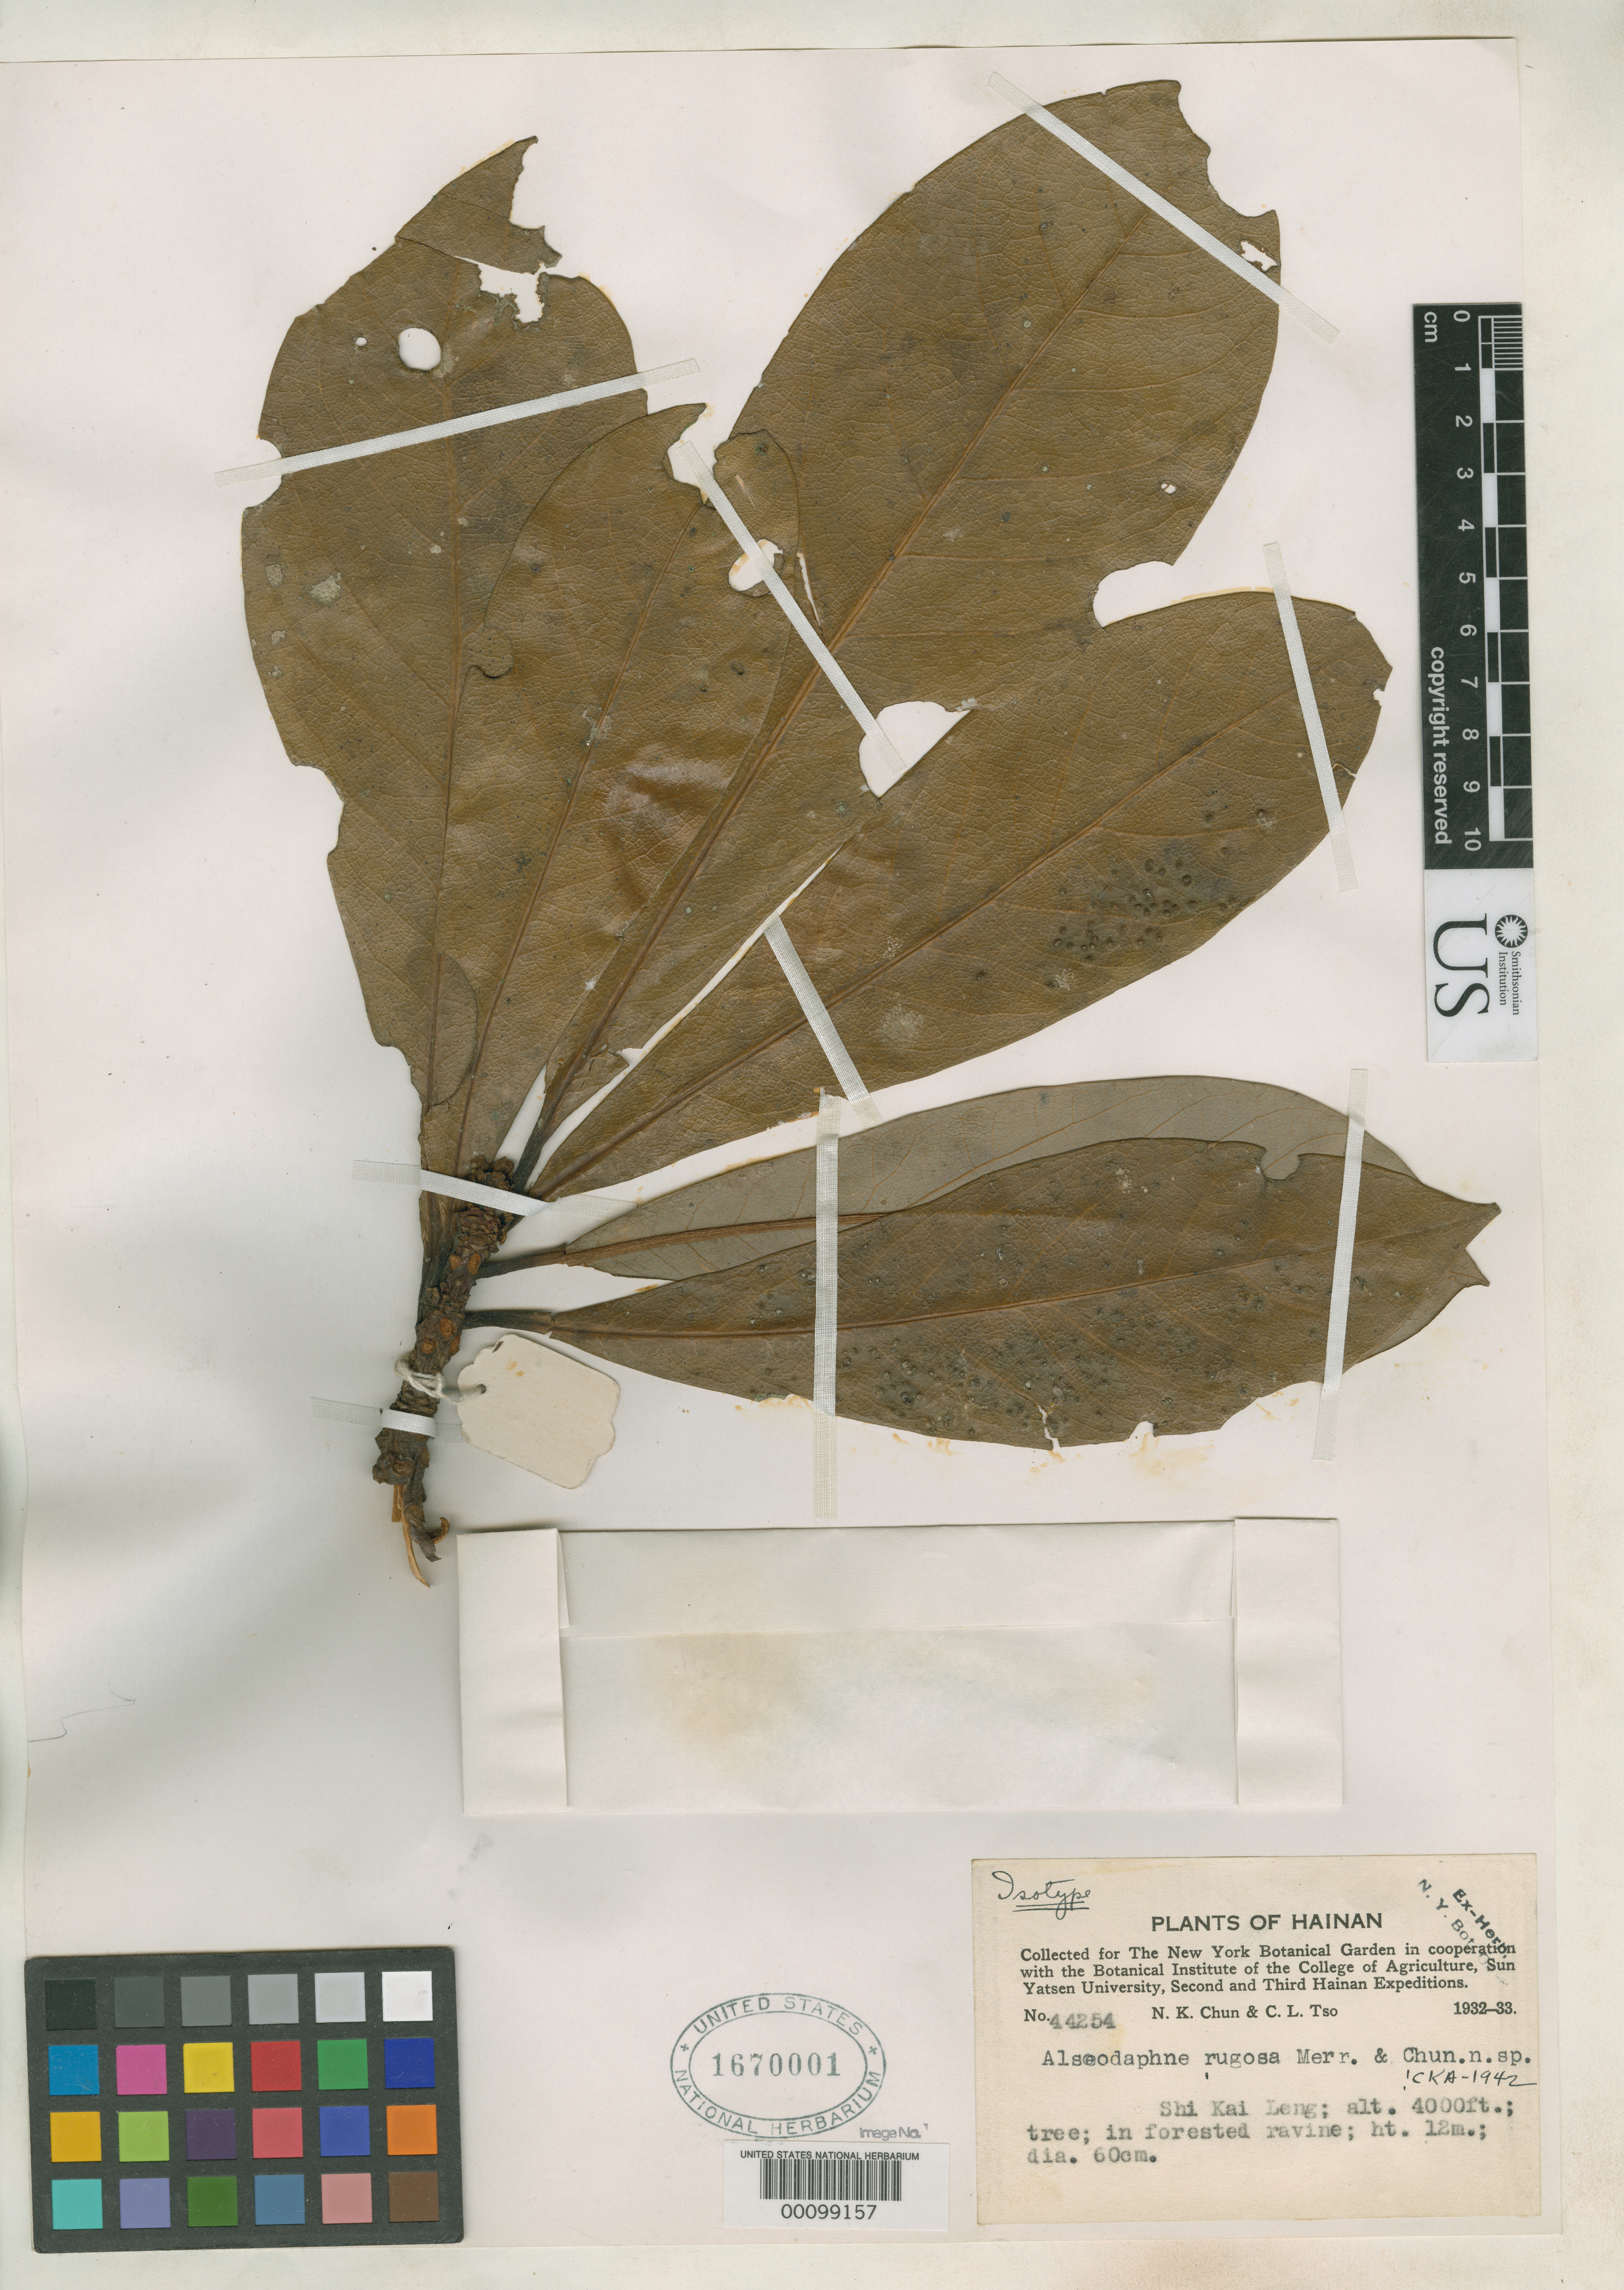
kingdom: Plantae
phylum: Tracheophyta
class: Magnoliopsida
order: Laurales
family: Lauraceae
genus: Alseodaphne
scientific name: Alseodaphne rugosa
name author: Merr. & Chun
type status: Isotype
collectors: N. K. Chun & C. Tso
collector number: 44254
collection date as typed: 11 Nov 1932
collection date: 1932-11-11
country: China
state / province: Hainan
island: Hainan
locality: Shiguyling.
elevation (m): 1200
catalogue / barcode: US 1670001